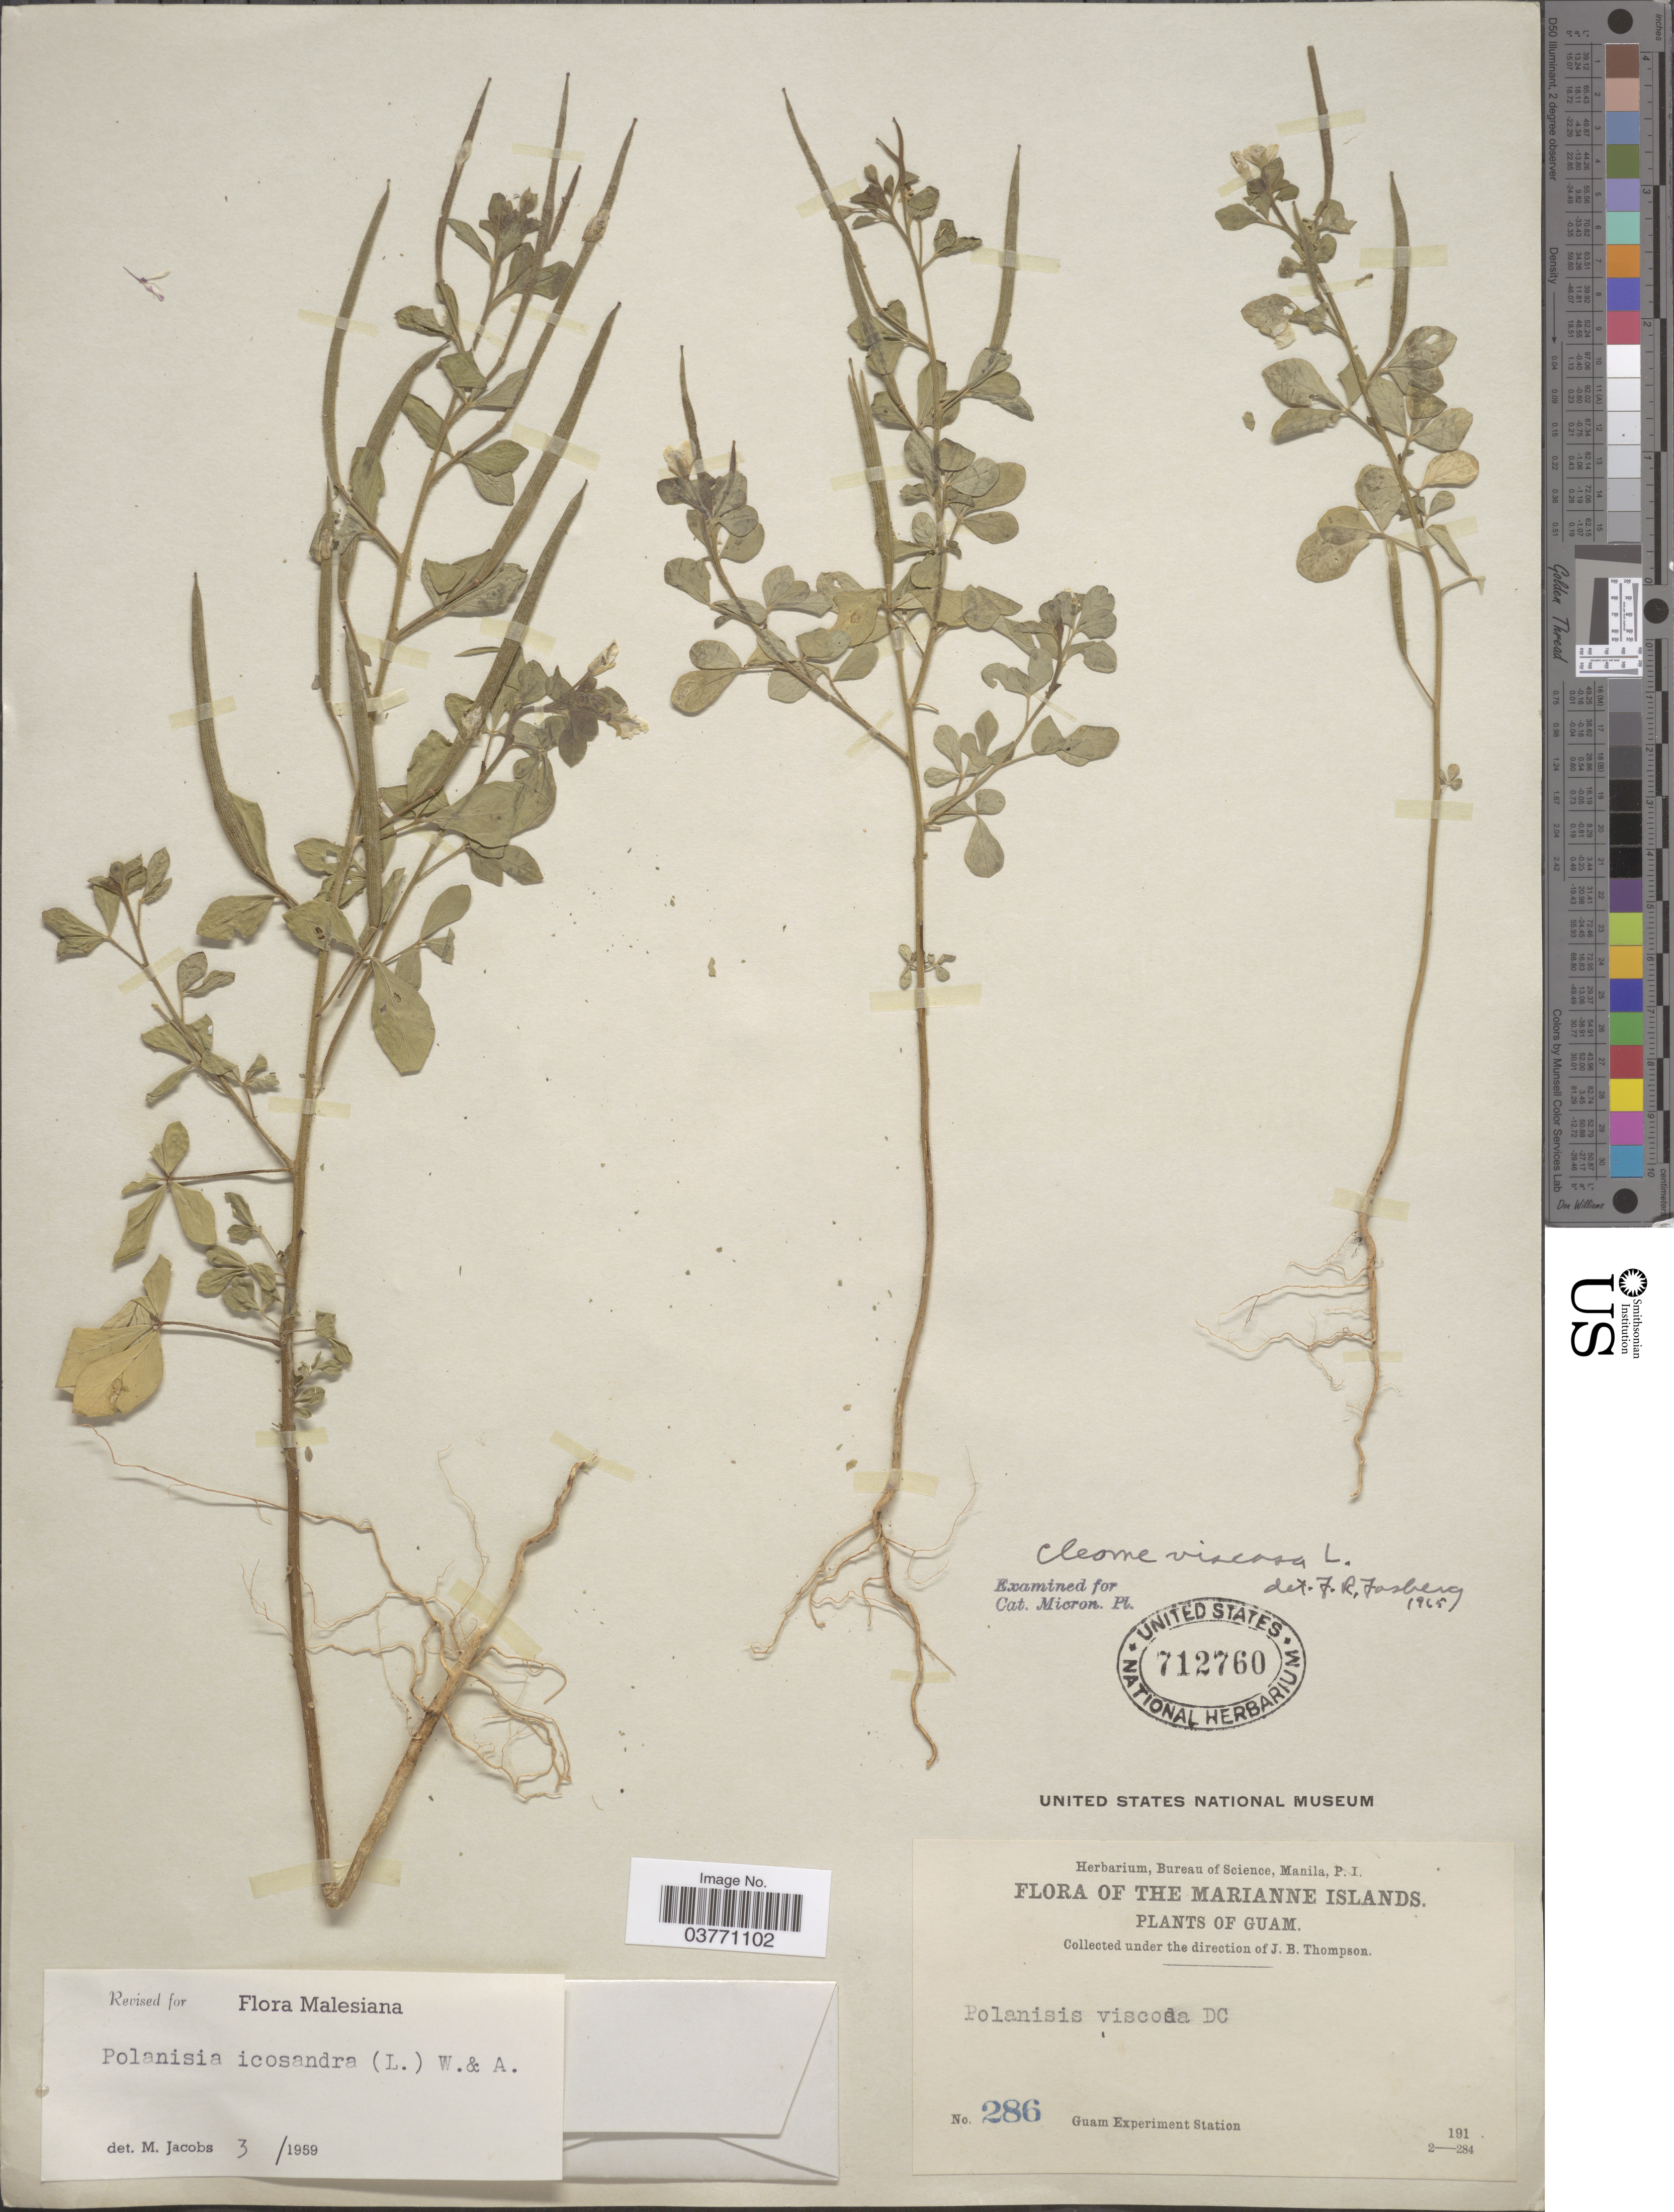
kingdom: Plantae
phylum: Tracheophyta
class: Magnoliopsida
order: Brassicales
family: Cleomaceae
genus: Arivela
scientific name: Arivela viscosa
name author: (L.) Raf.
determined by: Wagner, W. L., (BOT), Smithsonian Institution - National Museum of Natural History (UNITED STATES)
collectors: Guam Exp. Sta.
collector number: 286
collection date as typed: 191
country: Guam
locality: The Marianne Islands.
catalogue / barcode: US 712760